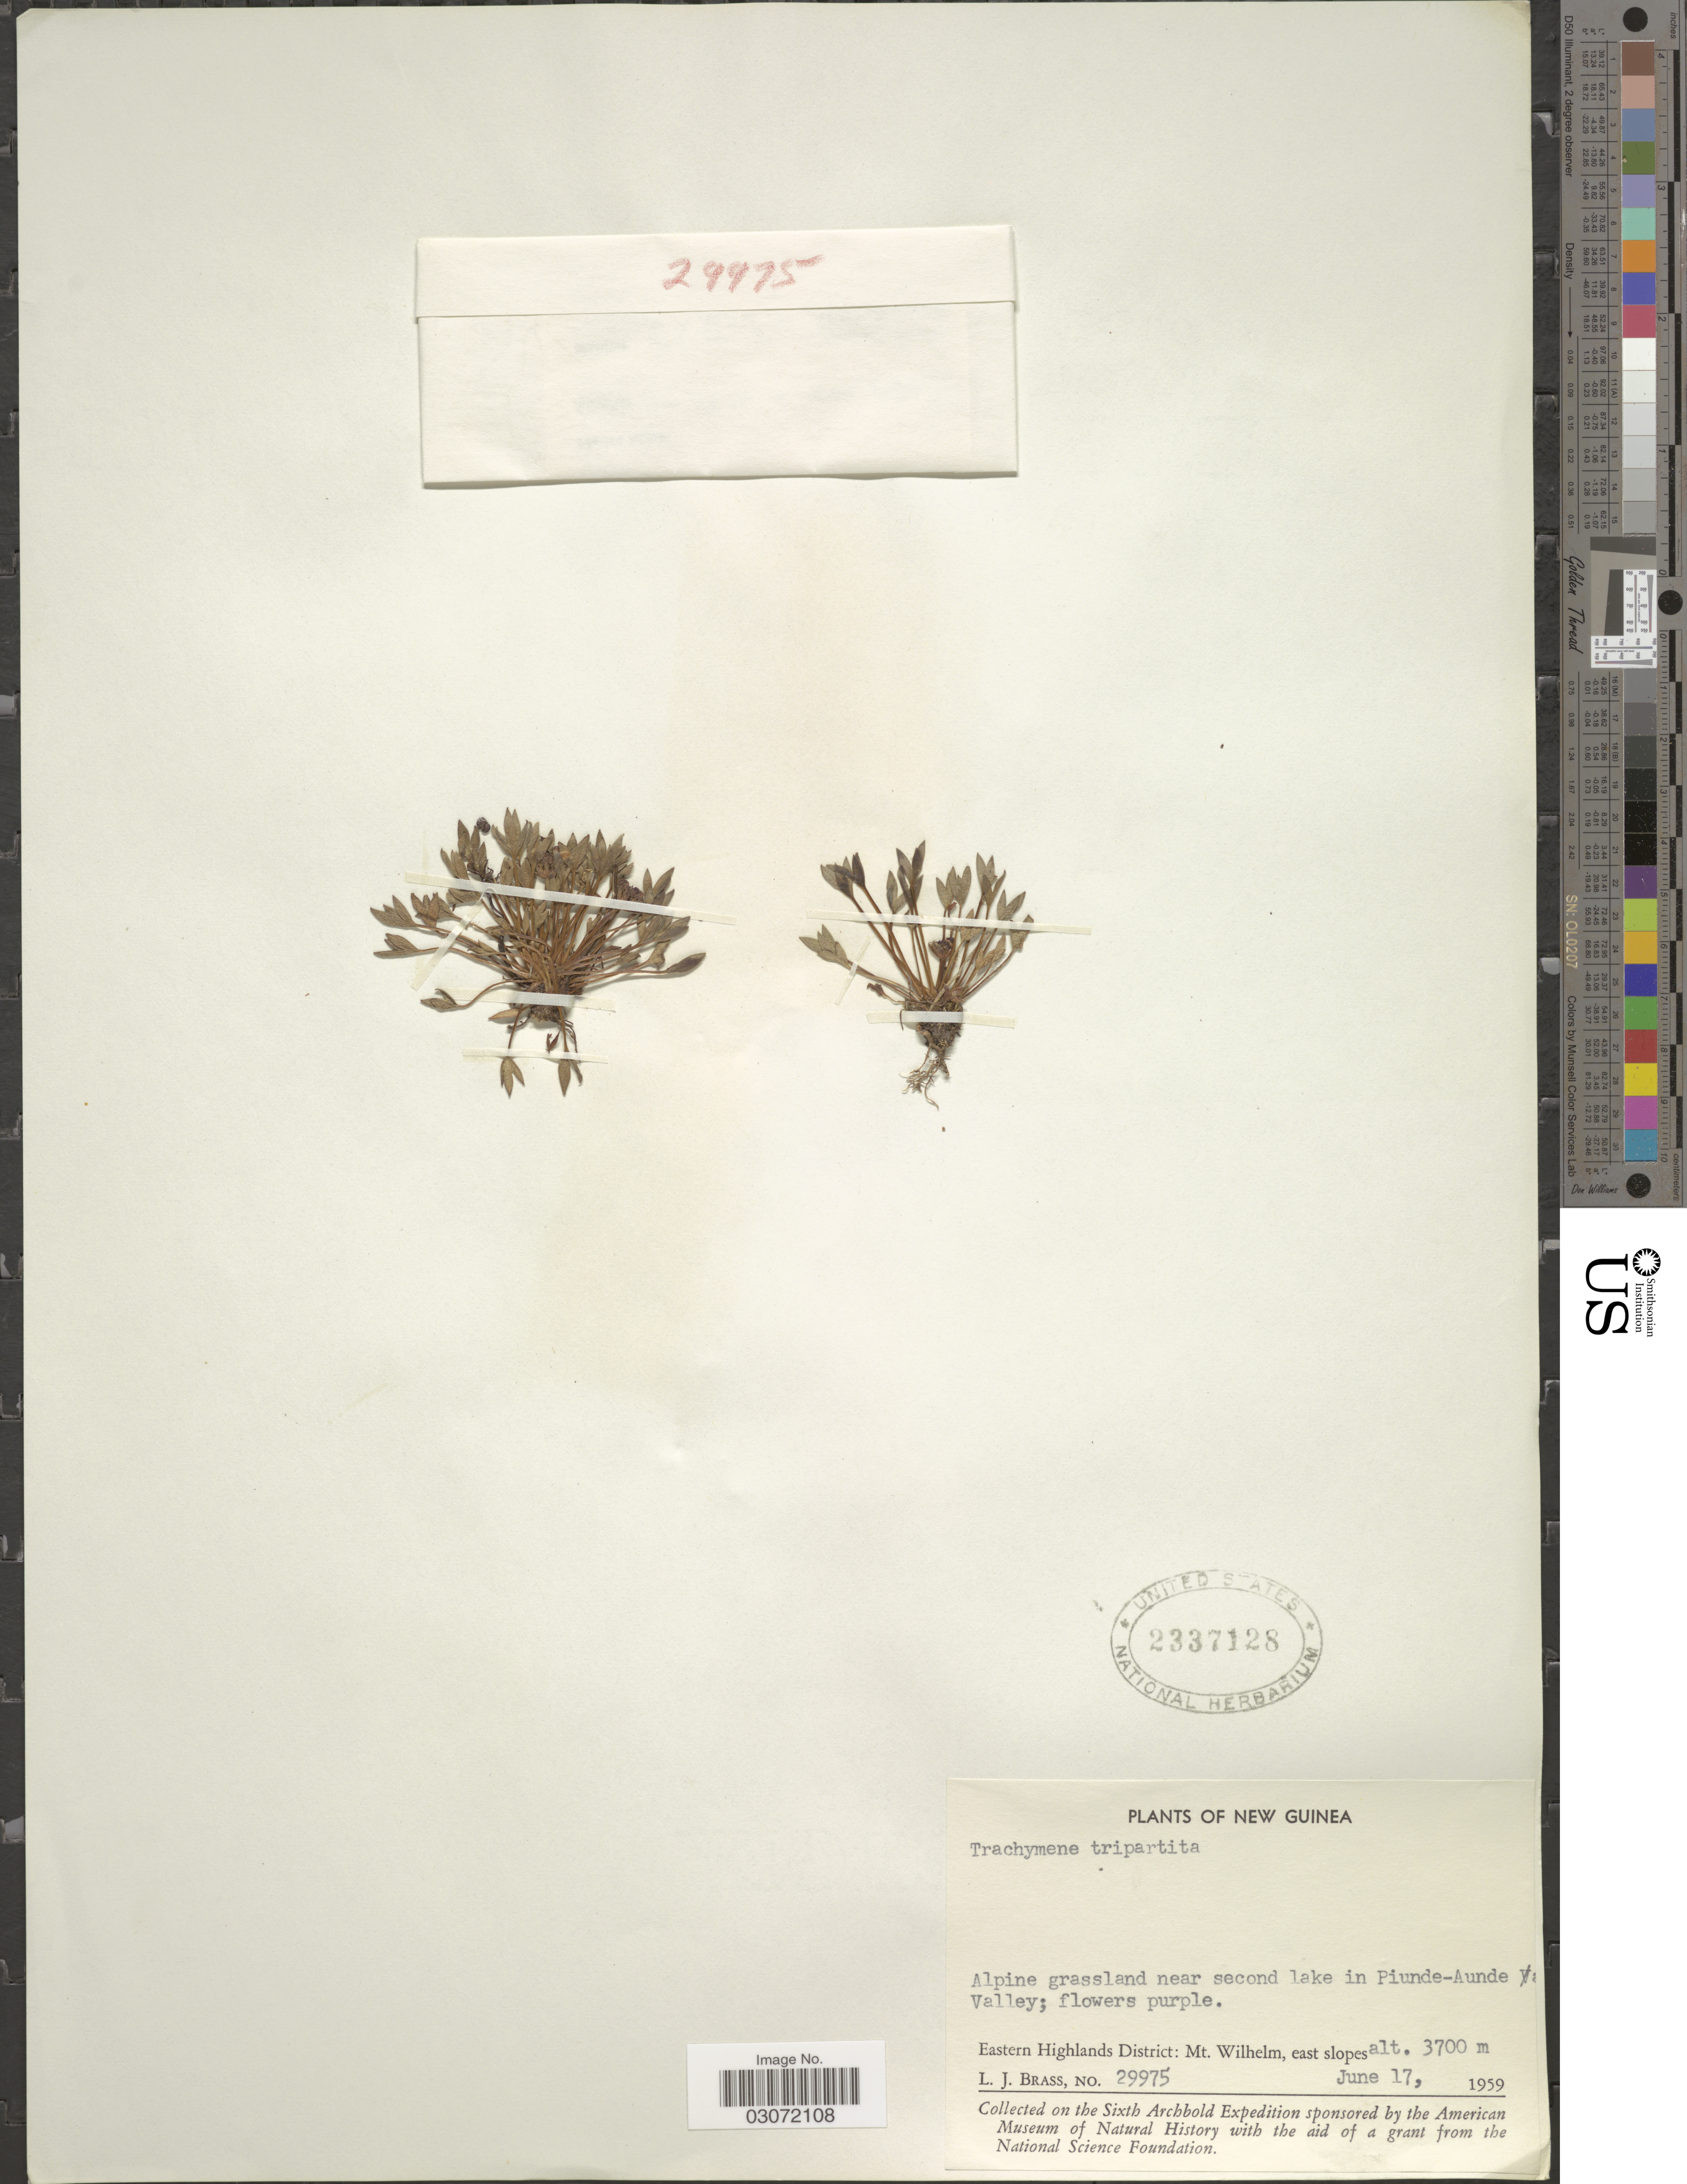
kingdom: Plantae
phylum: Tracheophyta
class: Magnoliopsida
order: Apiales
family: Araliaceae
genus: Trachymene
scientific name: Trachymene tripartita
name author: Hoogl.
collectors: L. J. Brass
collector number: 29975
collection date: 1959-06-17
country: Papua New Guinea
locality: New Guinea. Near second lake in Piunde-Aunde Valley. Eastern Highlands District: Mt. Wilhelm, east slopes.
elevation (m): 3700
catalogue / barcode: US 2337128